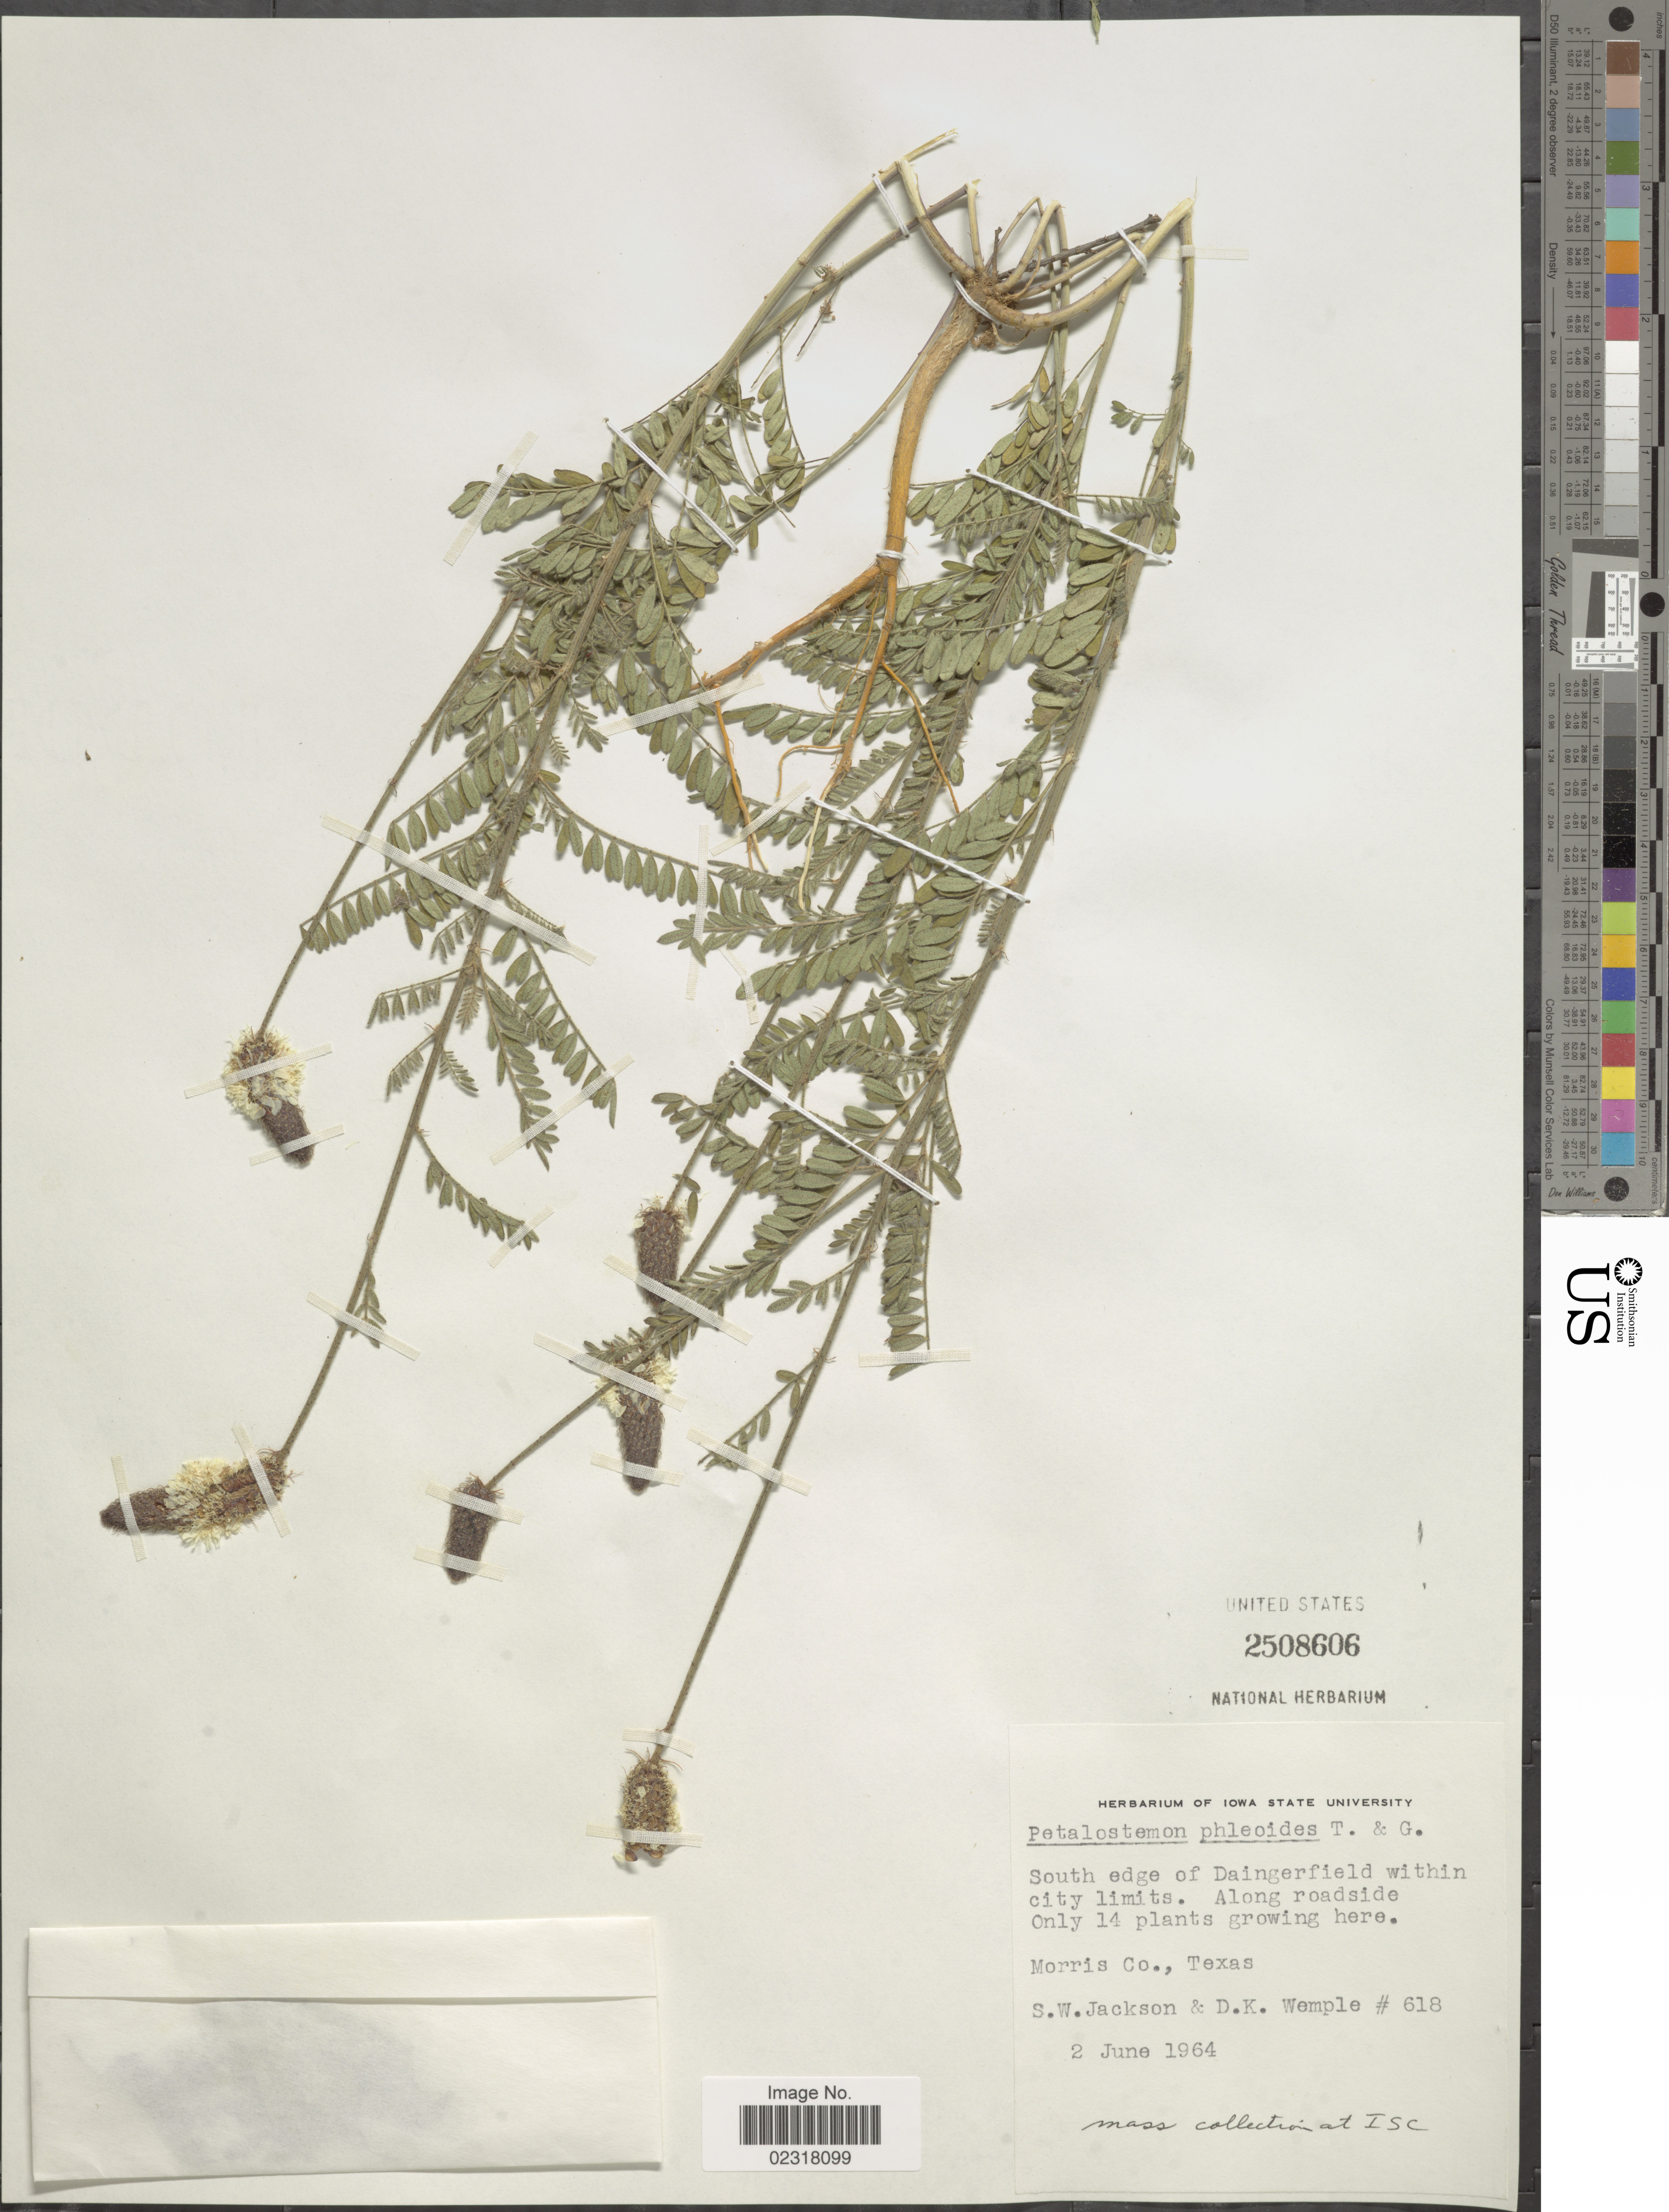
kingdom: Plantae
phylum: Tracheophyta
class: Magnoliopsida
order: Fabales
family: Fabaceae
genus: Dalea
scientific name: Dalea phleoides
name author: (Torr. & A. Gray) Shinners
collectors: Jackson, S. W. & D. Wemple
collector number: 618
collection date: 1964-06-02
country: United States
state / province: Texas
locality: South edge of Daingerfield within city limits, along roadside, Morris Co.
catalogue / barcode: US 2508606